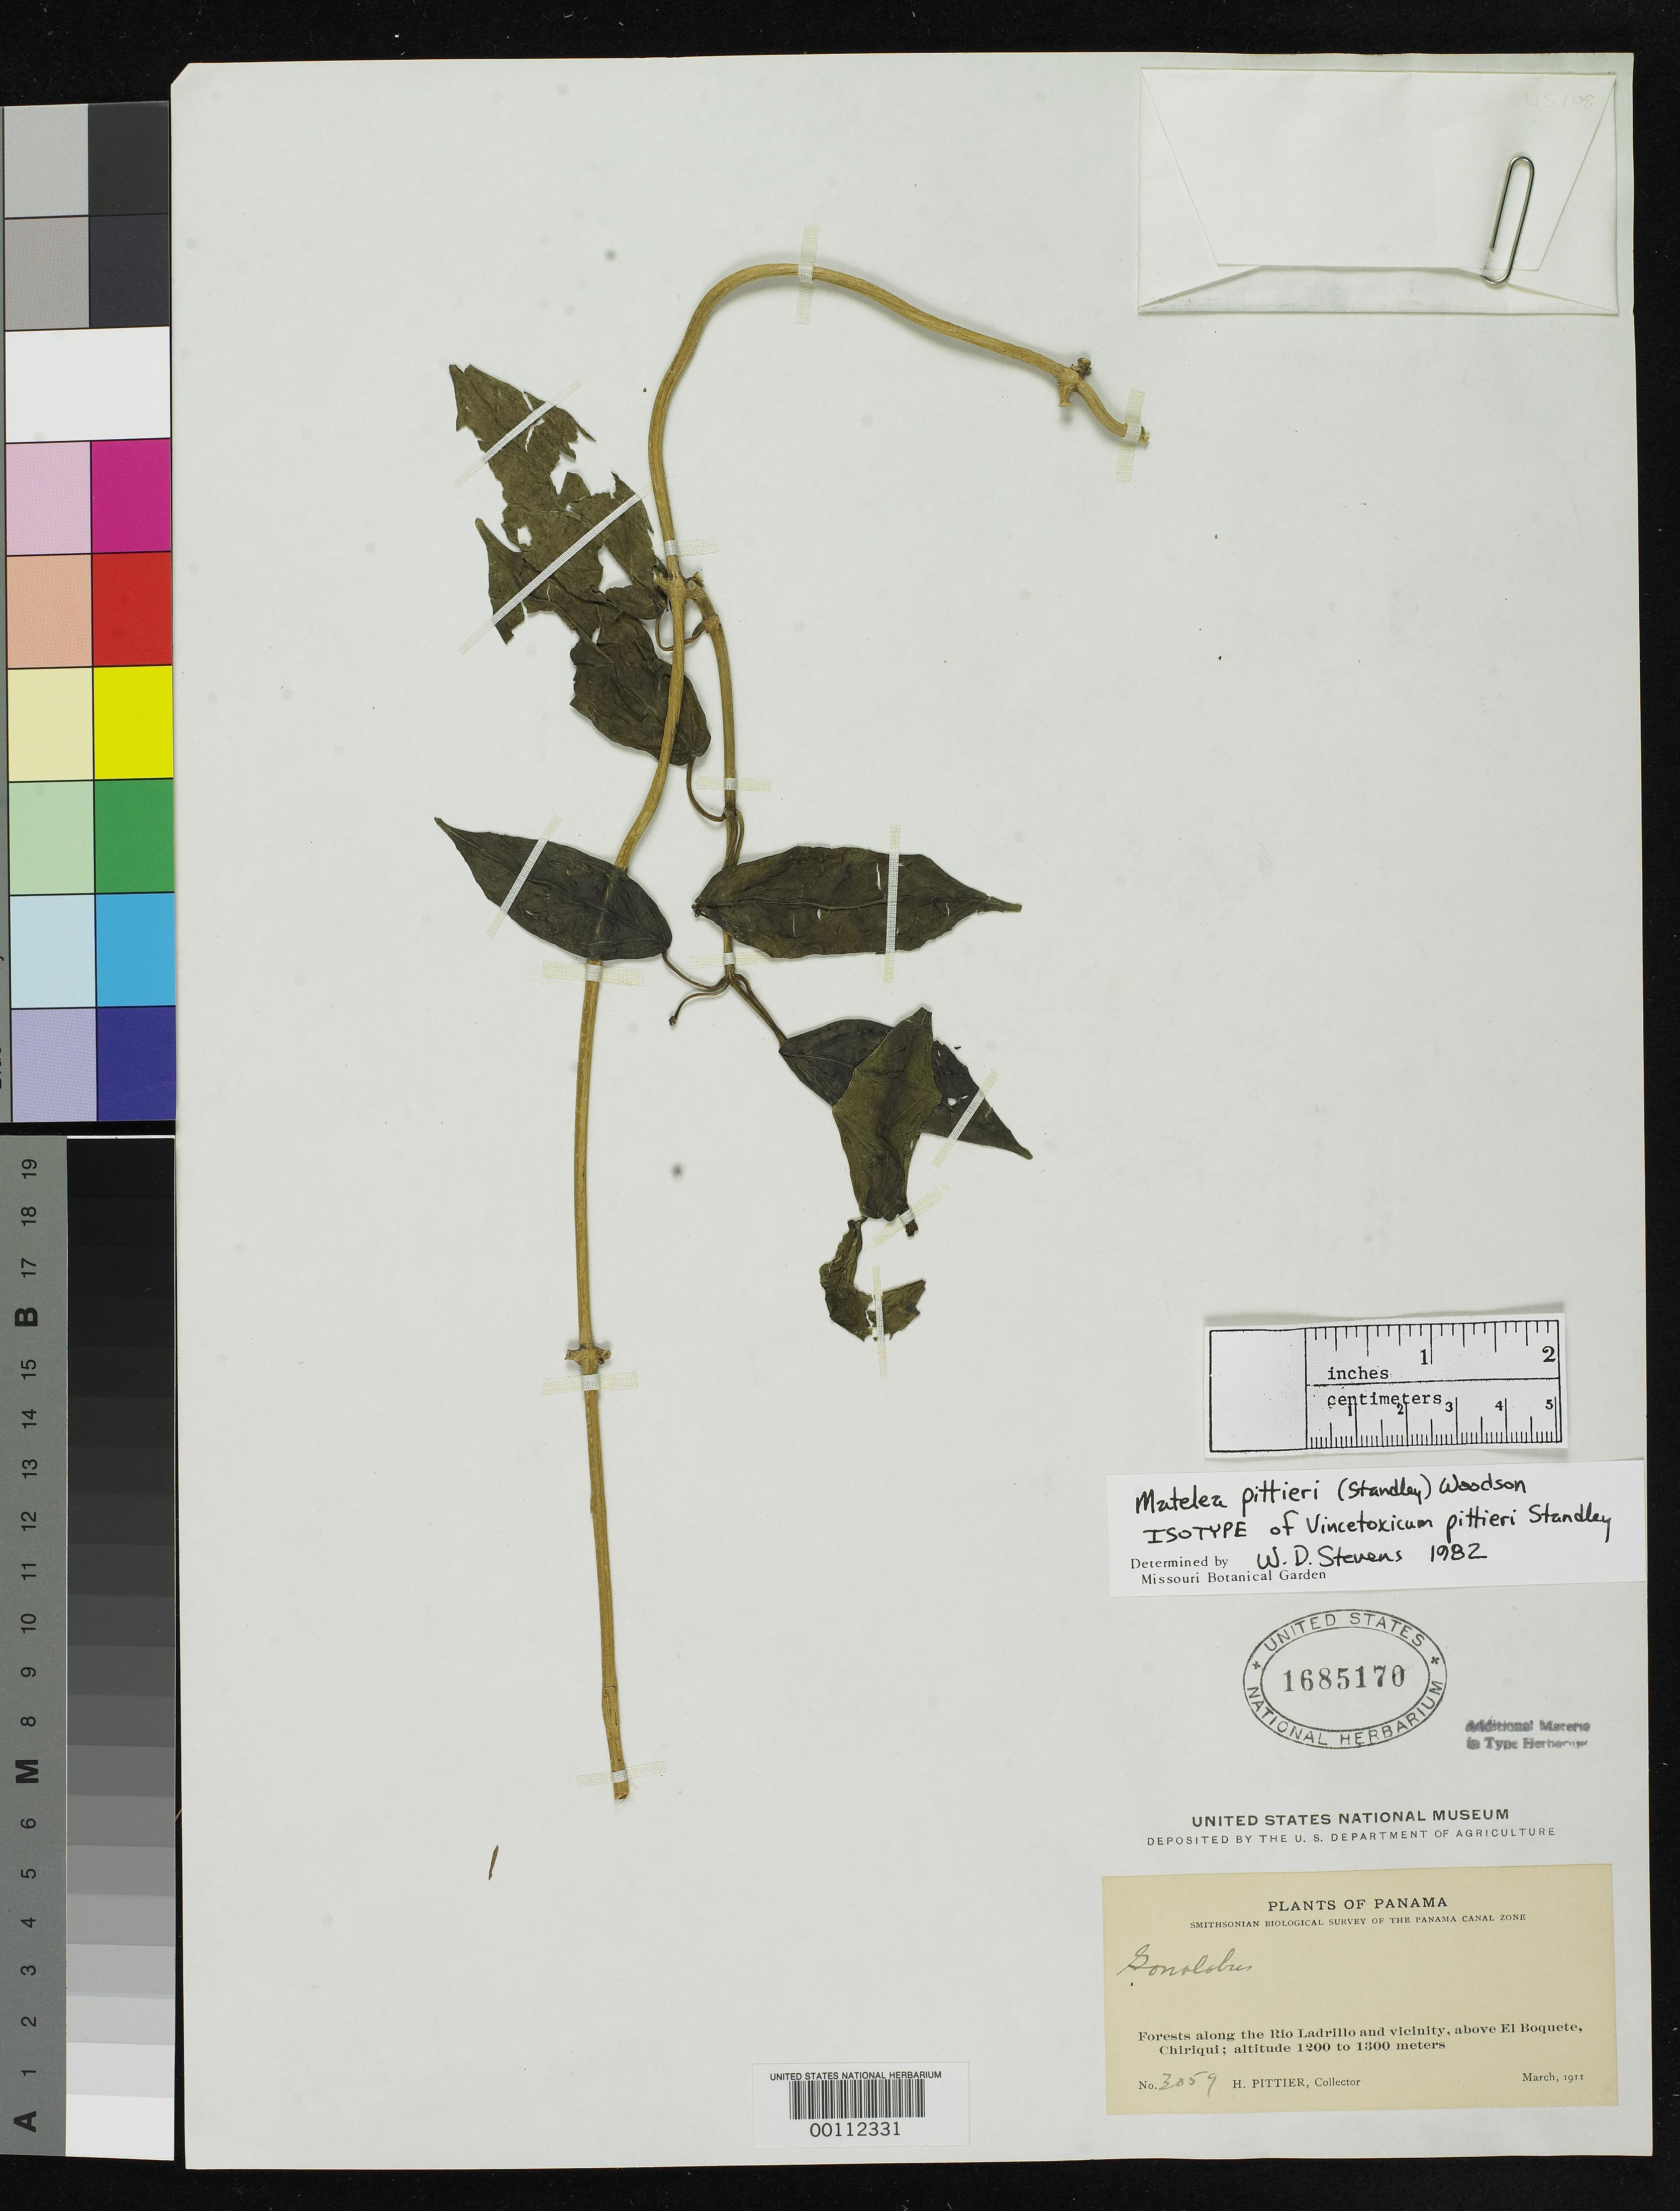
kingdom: Plantae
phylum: Tracheophyta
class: Magnoliopsida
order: Gentianales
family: Apocynaceae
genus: Vincetoxicum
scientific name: Vincetoxicum pittieri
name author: Standl.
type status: Isotype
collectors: H. F. Pittier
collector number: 3059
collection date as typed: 06 Mar 1911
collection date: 1911-03-06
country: Panama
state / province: Chiriquí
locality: Along Rio Ladrillo above El Boquete.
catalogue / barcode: US 1685170